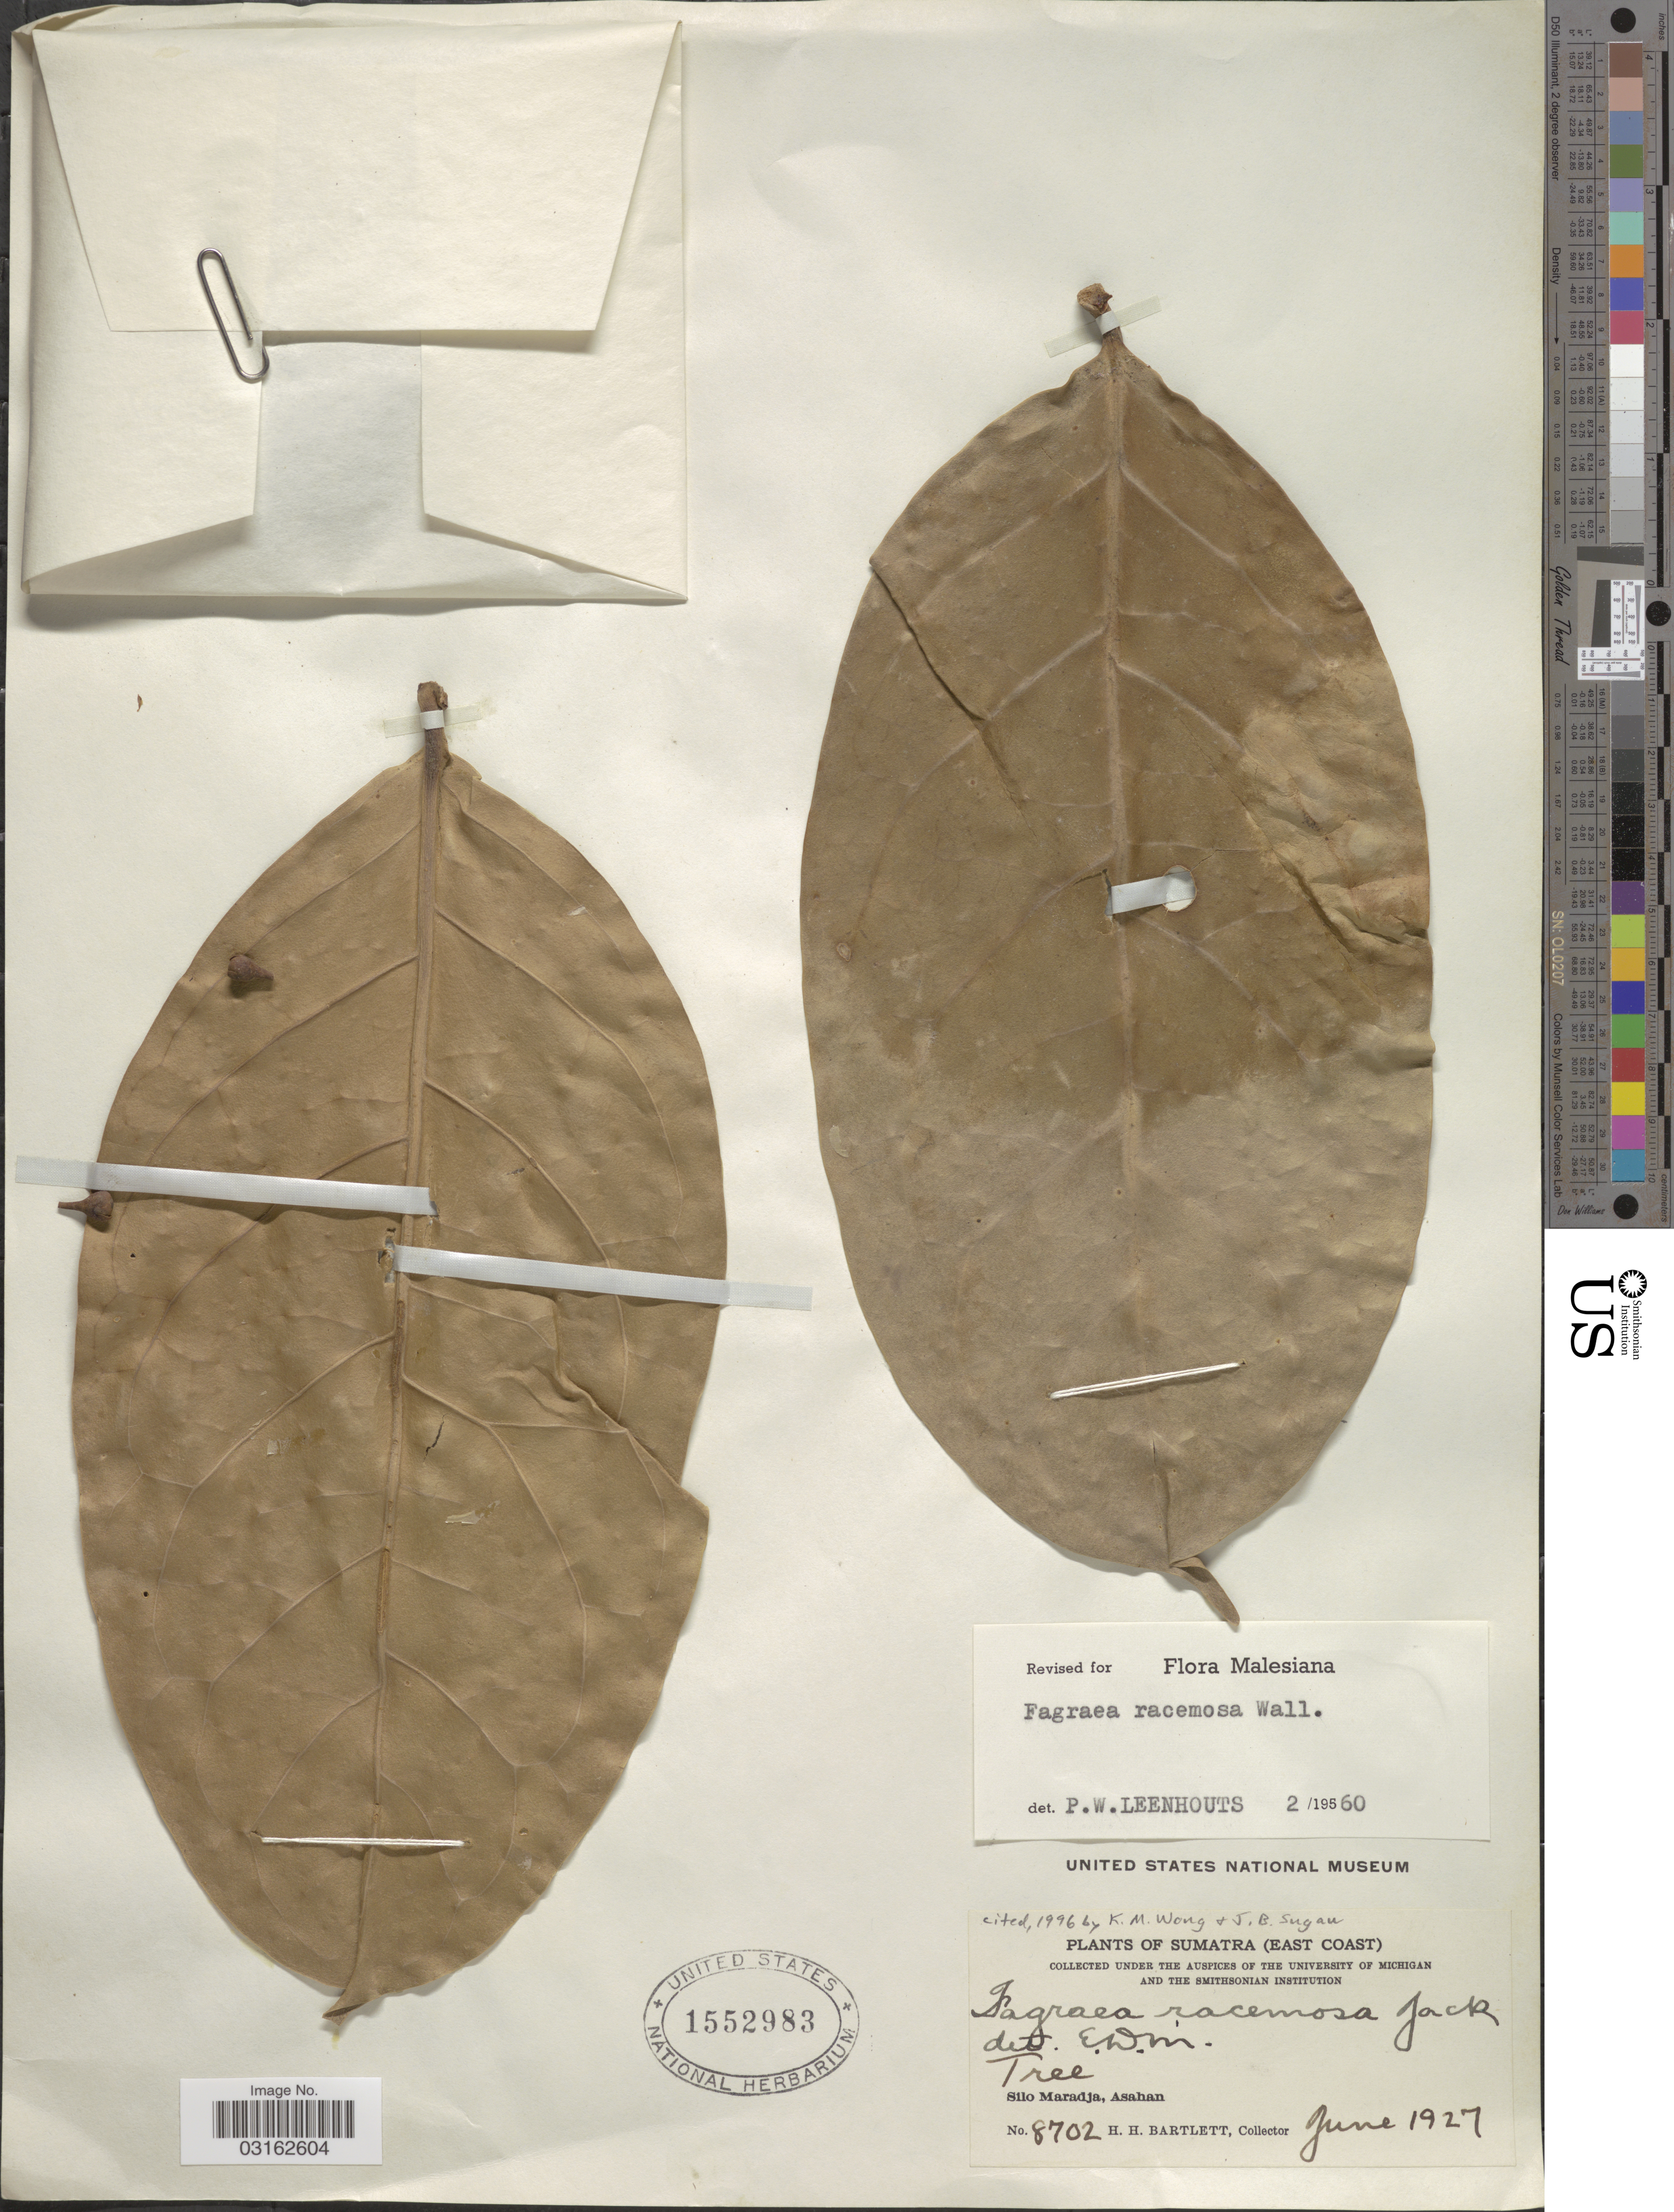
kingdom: Plantae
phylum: Tracheophyta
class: Magnoliopsida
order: Gentianales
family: Gentianaceae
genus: Fagraea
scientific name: Fagraea racemosa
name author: Jack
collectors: H. H. Bartlett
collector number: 8702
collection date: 1927-06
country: Indonesia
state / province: Sumatra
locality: East Coast. Silo Maradja, Asahan.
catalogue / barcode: US 1552983